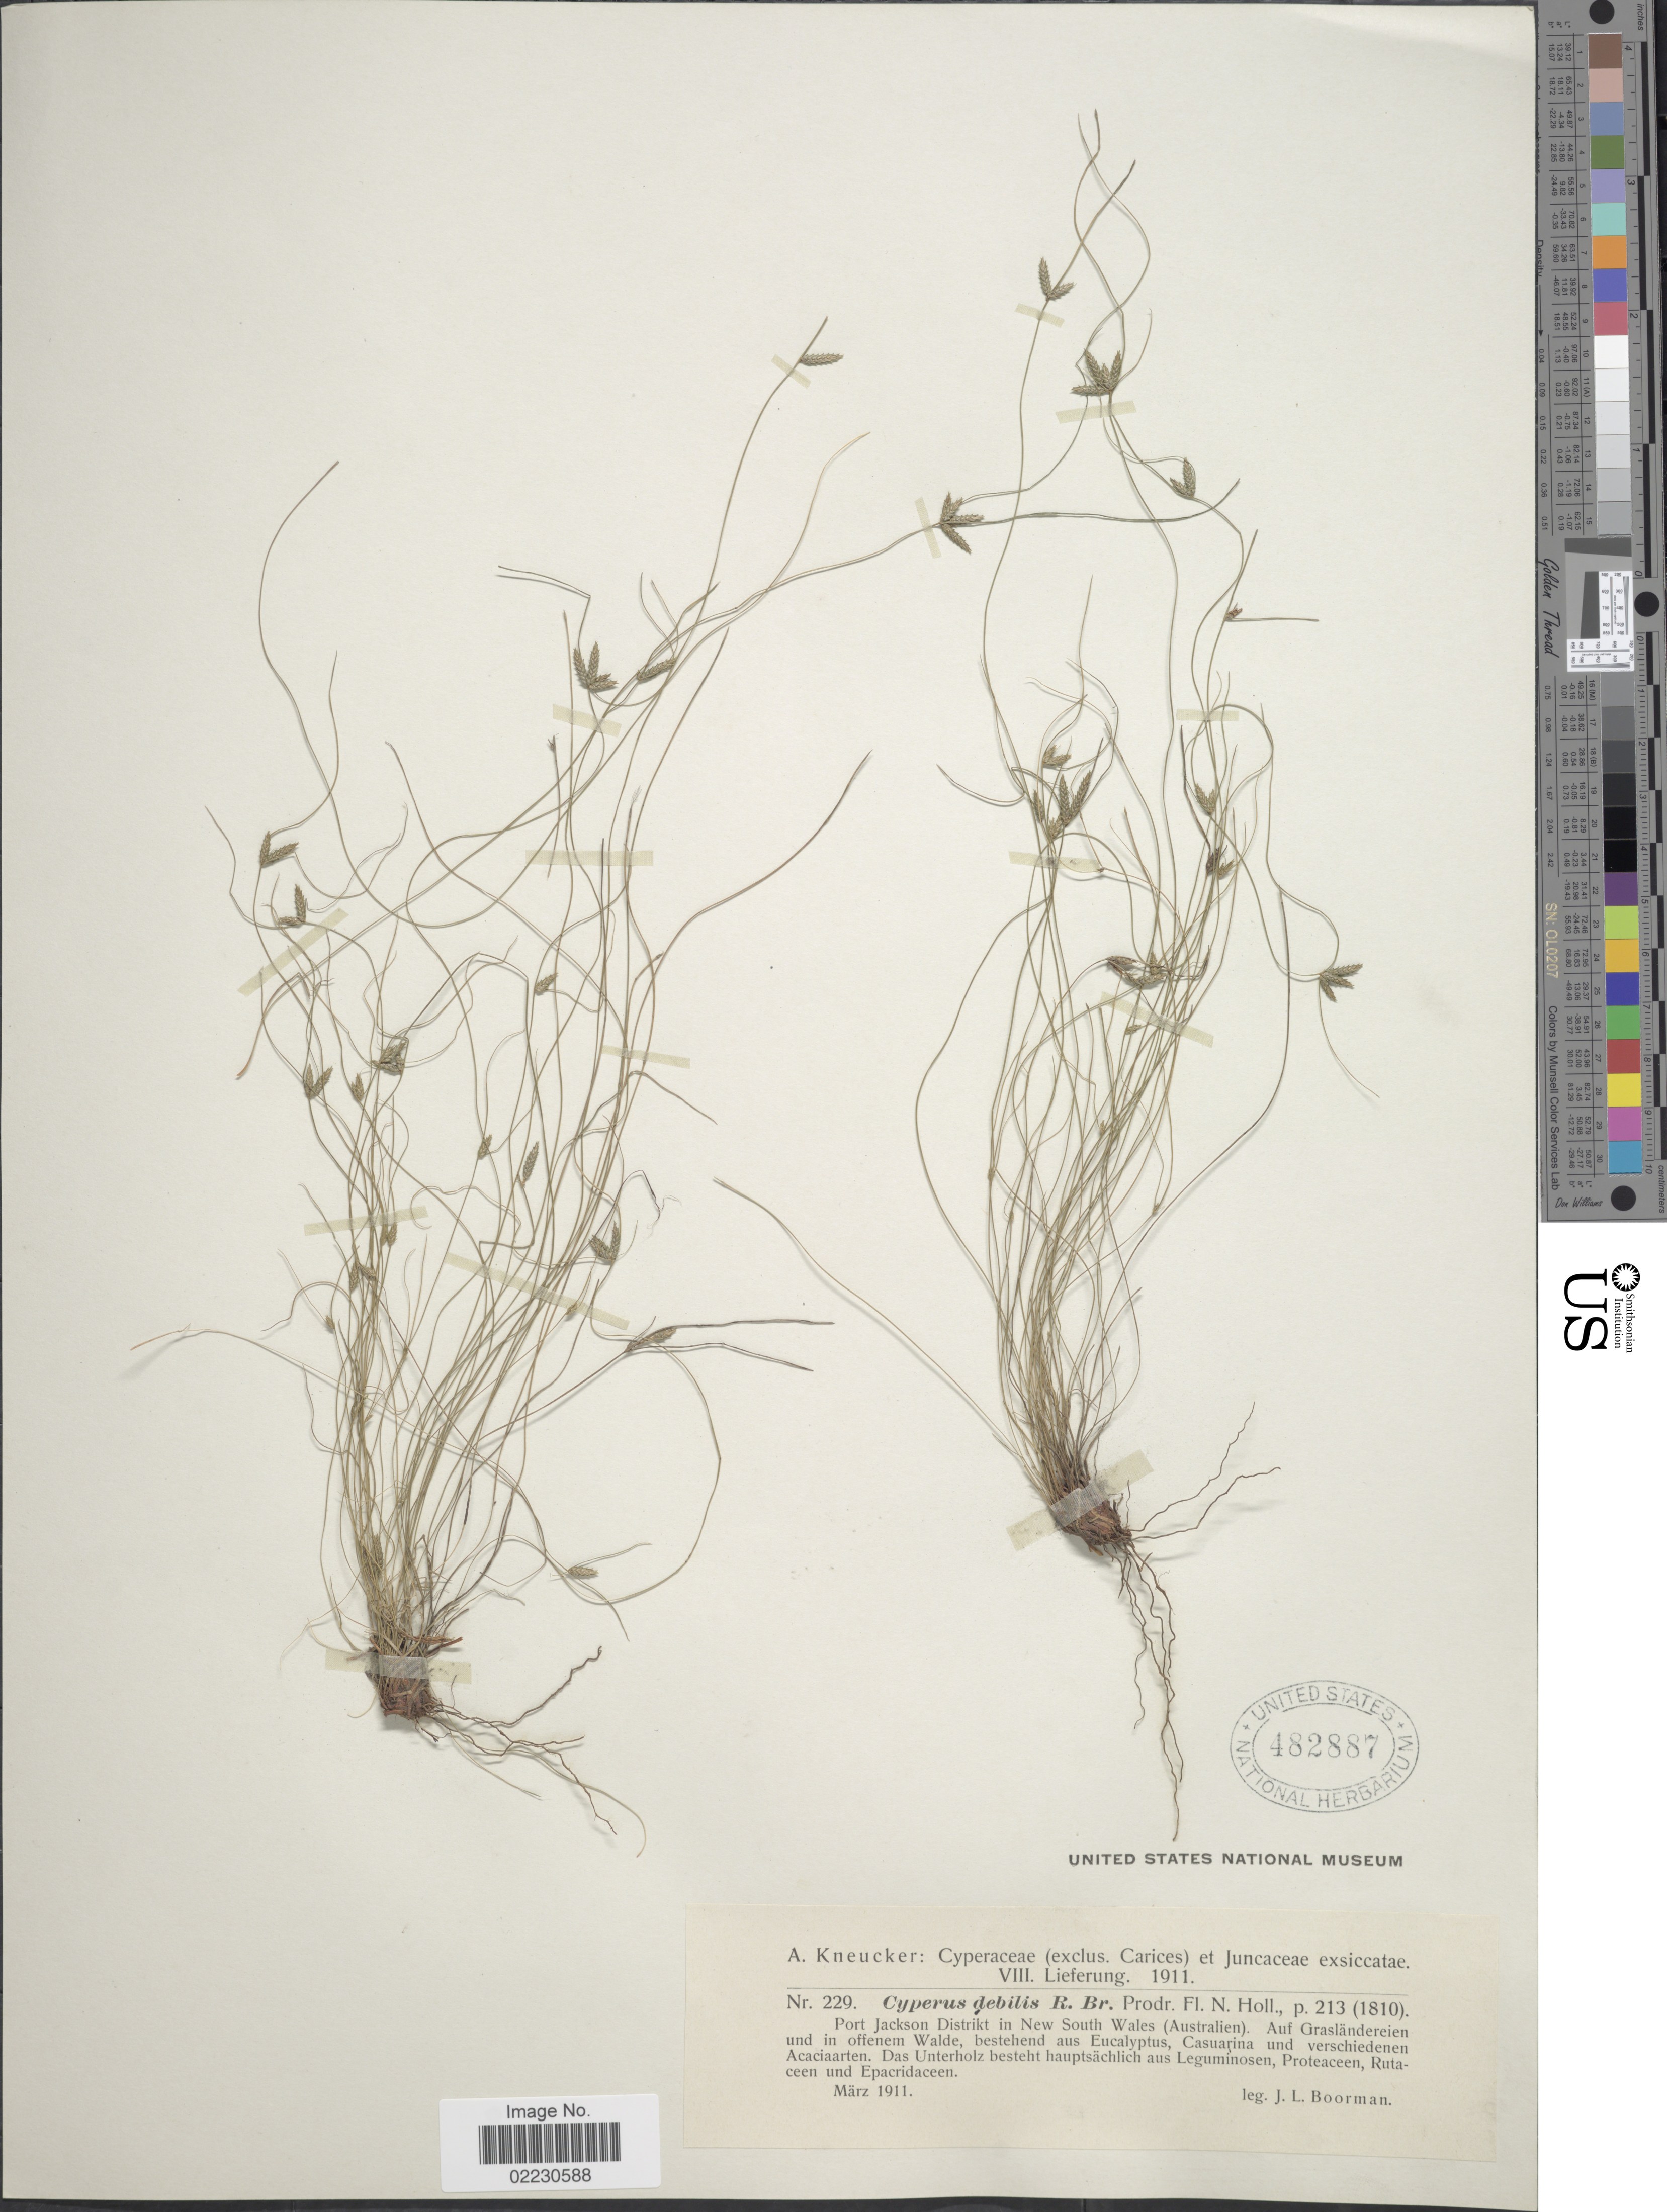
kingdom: Plantae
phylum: Tracheophyta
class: Liliopsida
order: Poales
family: Cyperaceae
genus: Cyperus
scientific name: Cyperus enervis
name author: R. Br.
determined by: Strong, Mark T., (BOT), Smithsonian Institution - National Museum of Natural History (UNITED STATES)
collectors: J. Boorman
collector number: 229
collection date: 1911-03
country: Australia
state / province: New South Wales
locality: Port Jackson Distrikt in New South Wales (Australien).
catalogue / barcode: US 482887